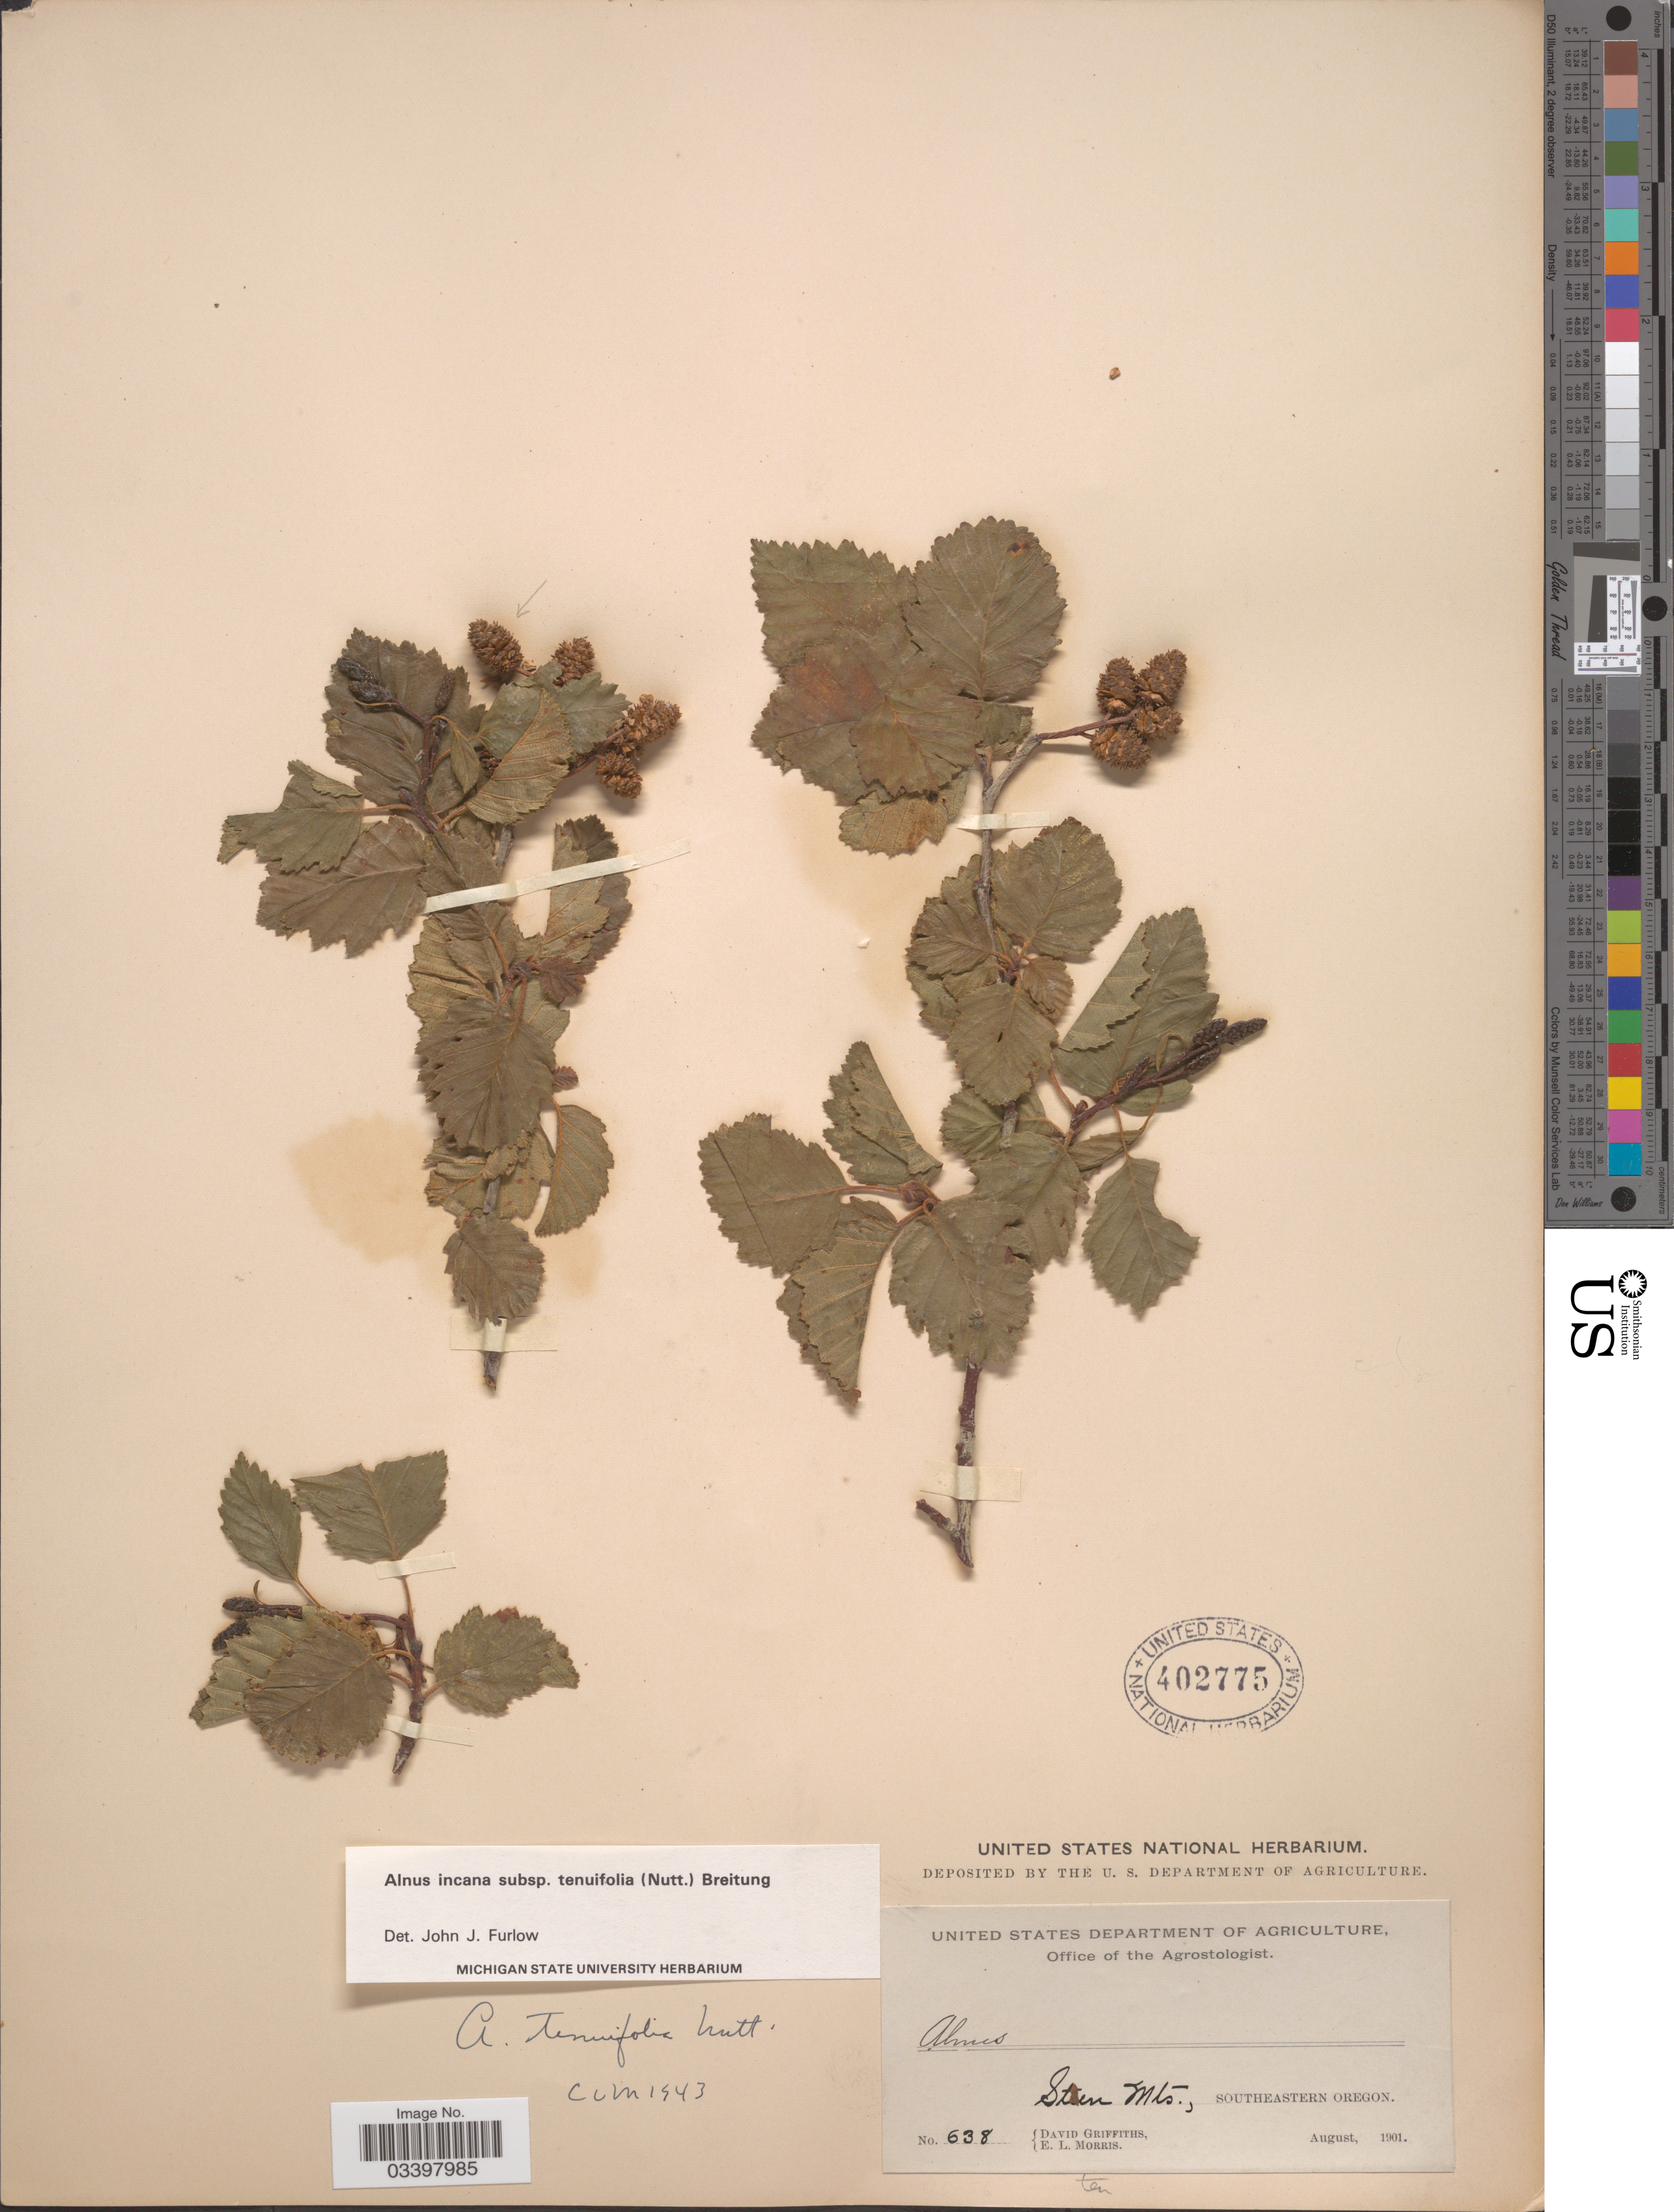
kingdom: Plantae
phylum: Tracheophyta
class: Magnoliopsida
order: Fagales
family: Betulaceae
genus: Alnus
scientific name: Alnus incana subsp. tenuifolia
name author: (Nutt.) Breitung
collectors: D. Griffiths & E. Morris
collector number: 638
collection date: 1901-08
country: United States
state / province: Oregon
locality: Steen Mts., Southeastern Oregon.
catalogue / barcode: US 402775